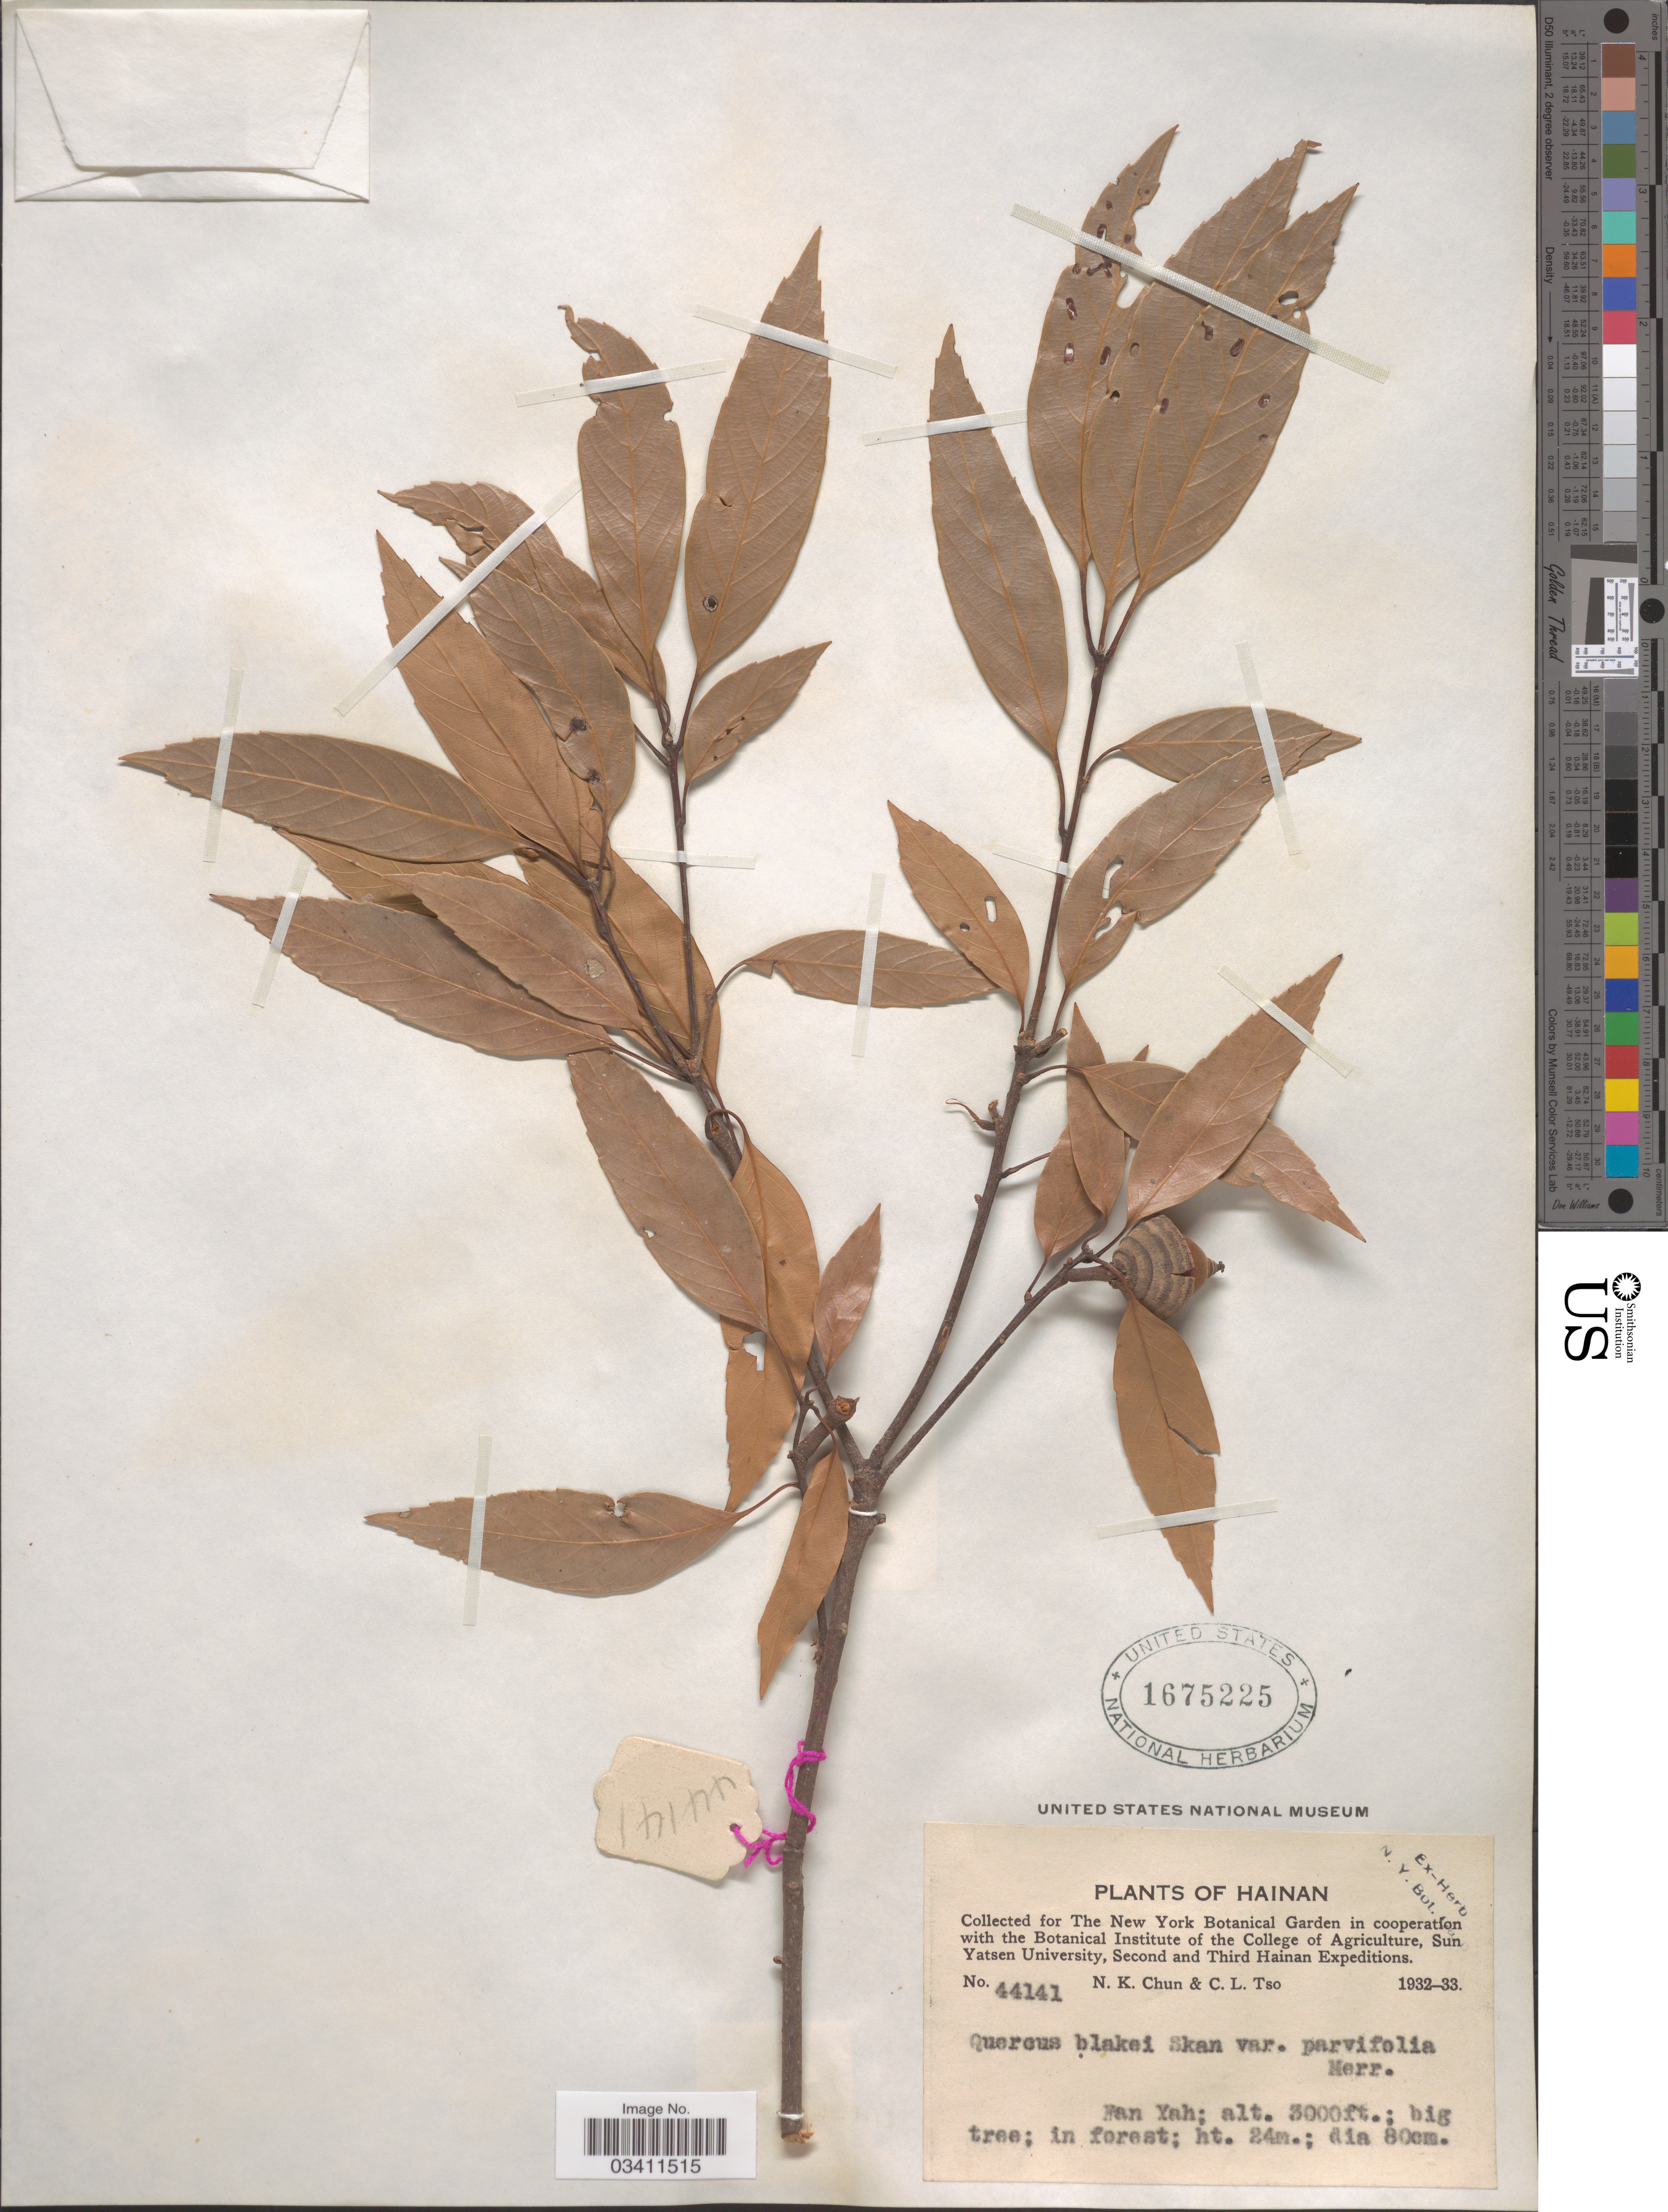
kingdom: Plantae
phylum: Tracheophyta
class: Magnoliopsida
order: Fagales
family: Fagaceae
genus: Quercus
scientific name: Quercus blakei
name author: Skan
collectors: N. K. Chun & C. Tso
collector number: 44141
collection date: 1932/1933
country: China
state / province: Hainan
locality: Fan Yah.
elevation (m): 914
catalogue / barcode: US 1675225